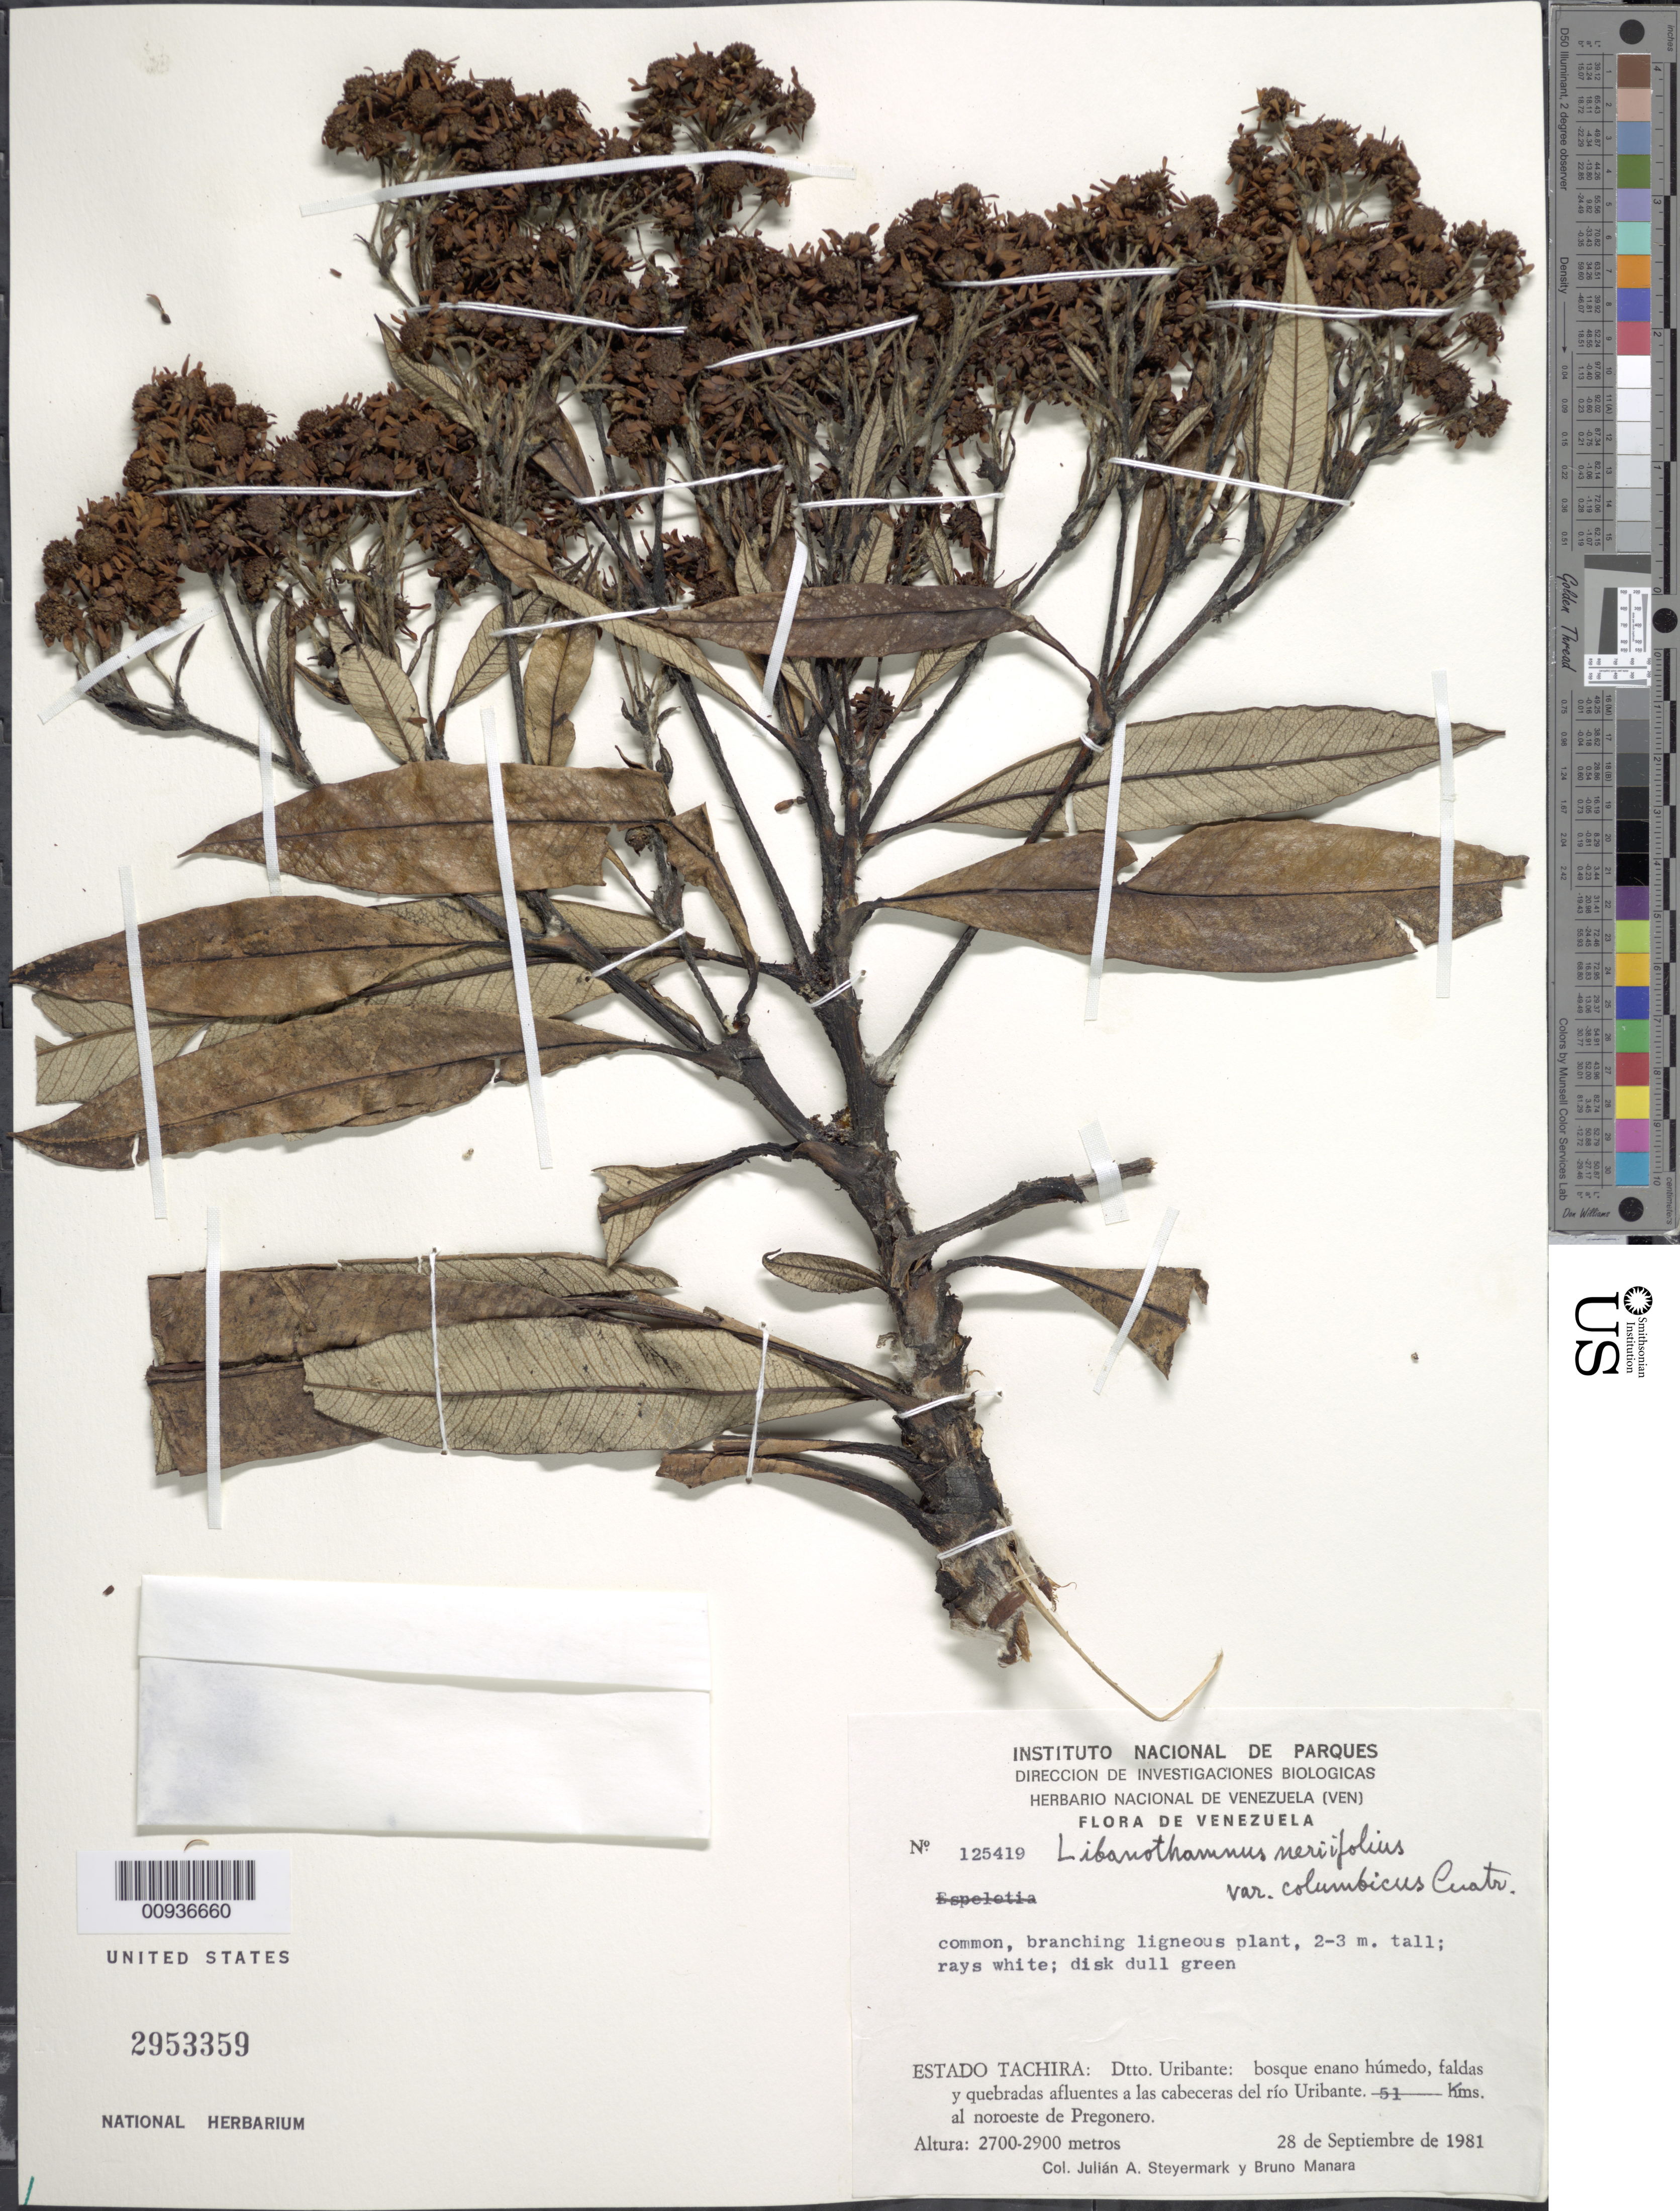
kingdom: Plantae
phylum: Tracheophyta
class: Magnoliopsida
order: Asterales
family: Asteraceae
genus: Libanothamnus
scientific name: Libanothamnus neriifolius var. columbicus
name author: (Cuatrec.) Cuatrec.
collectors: J. Steyermark & B. Manara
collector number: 125419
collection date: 1981-09-28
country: Venezuela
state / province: Táchira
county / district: Uribante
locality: Faldas y quebradas afluentes a las cabeceras del río Uribante. 51 kms. al noroeste de Pregonero.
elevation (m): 2700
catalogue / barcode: US 2953359